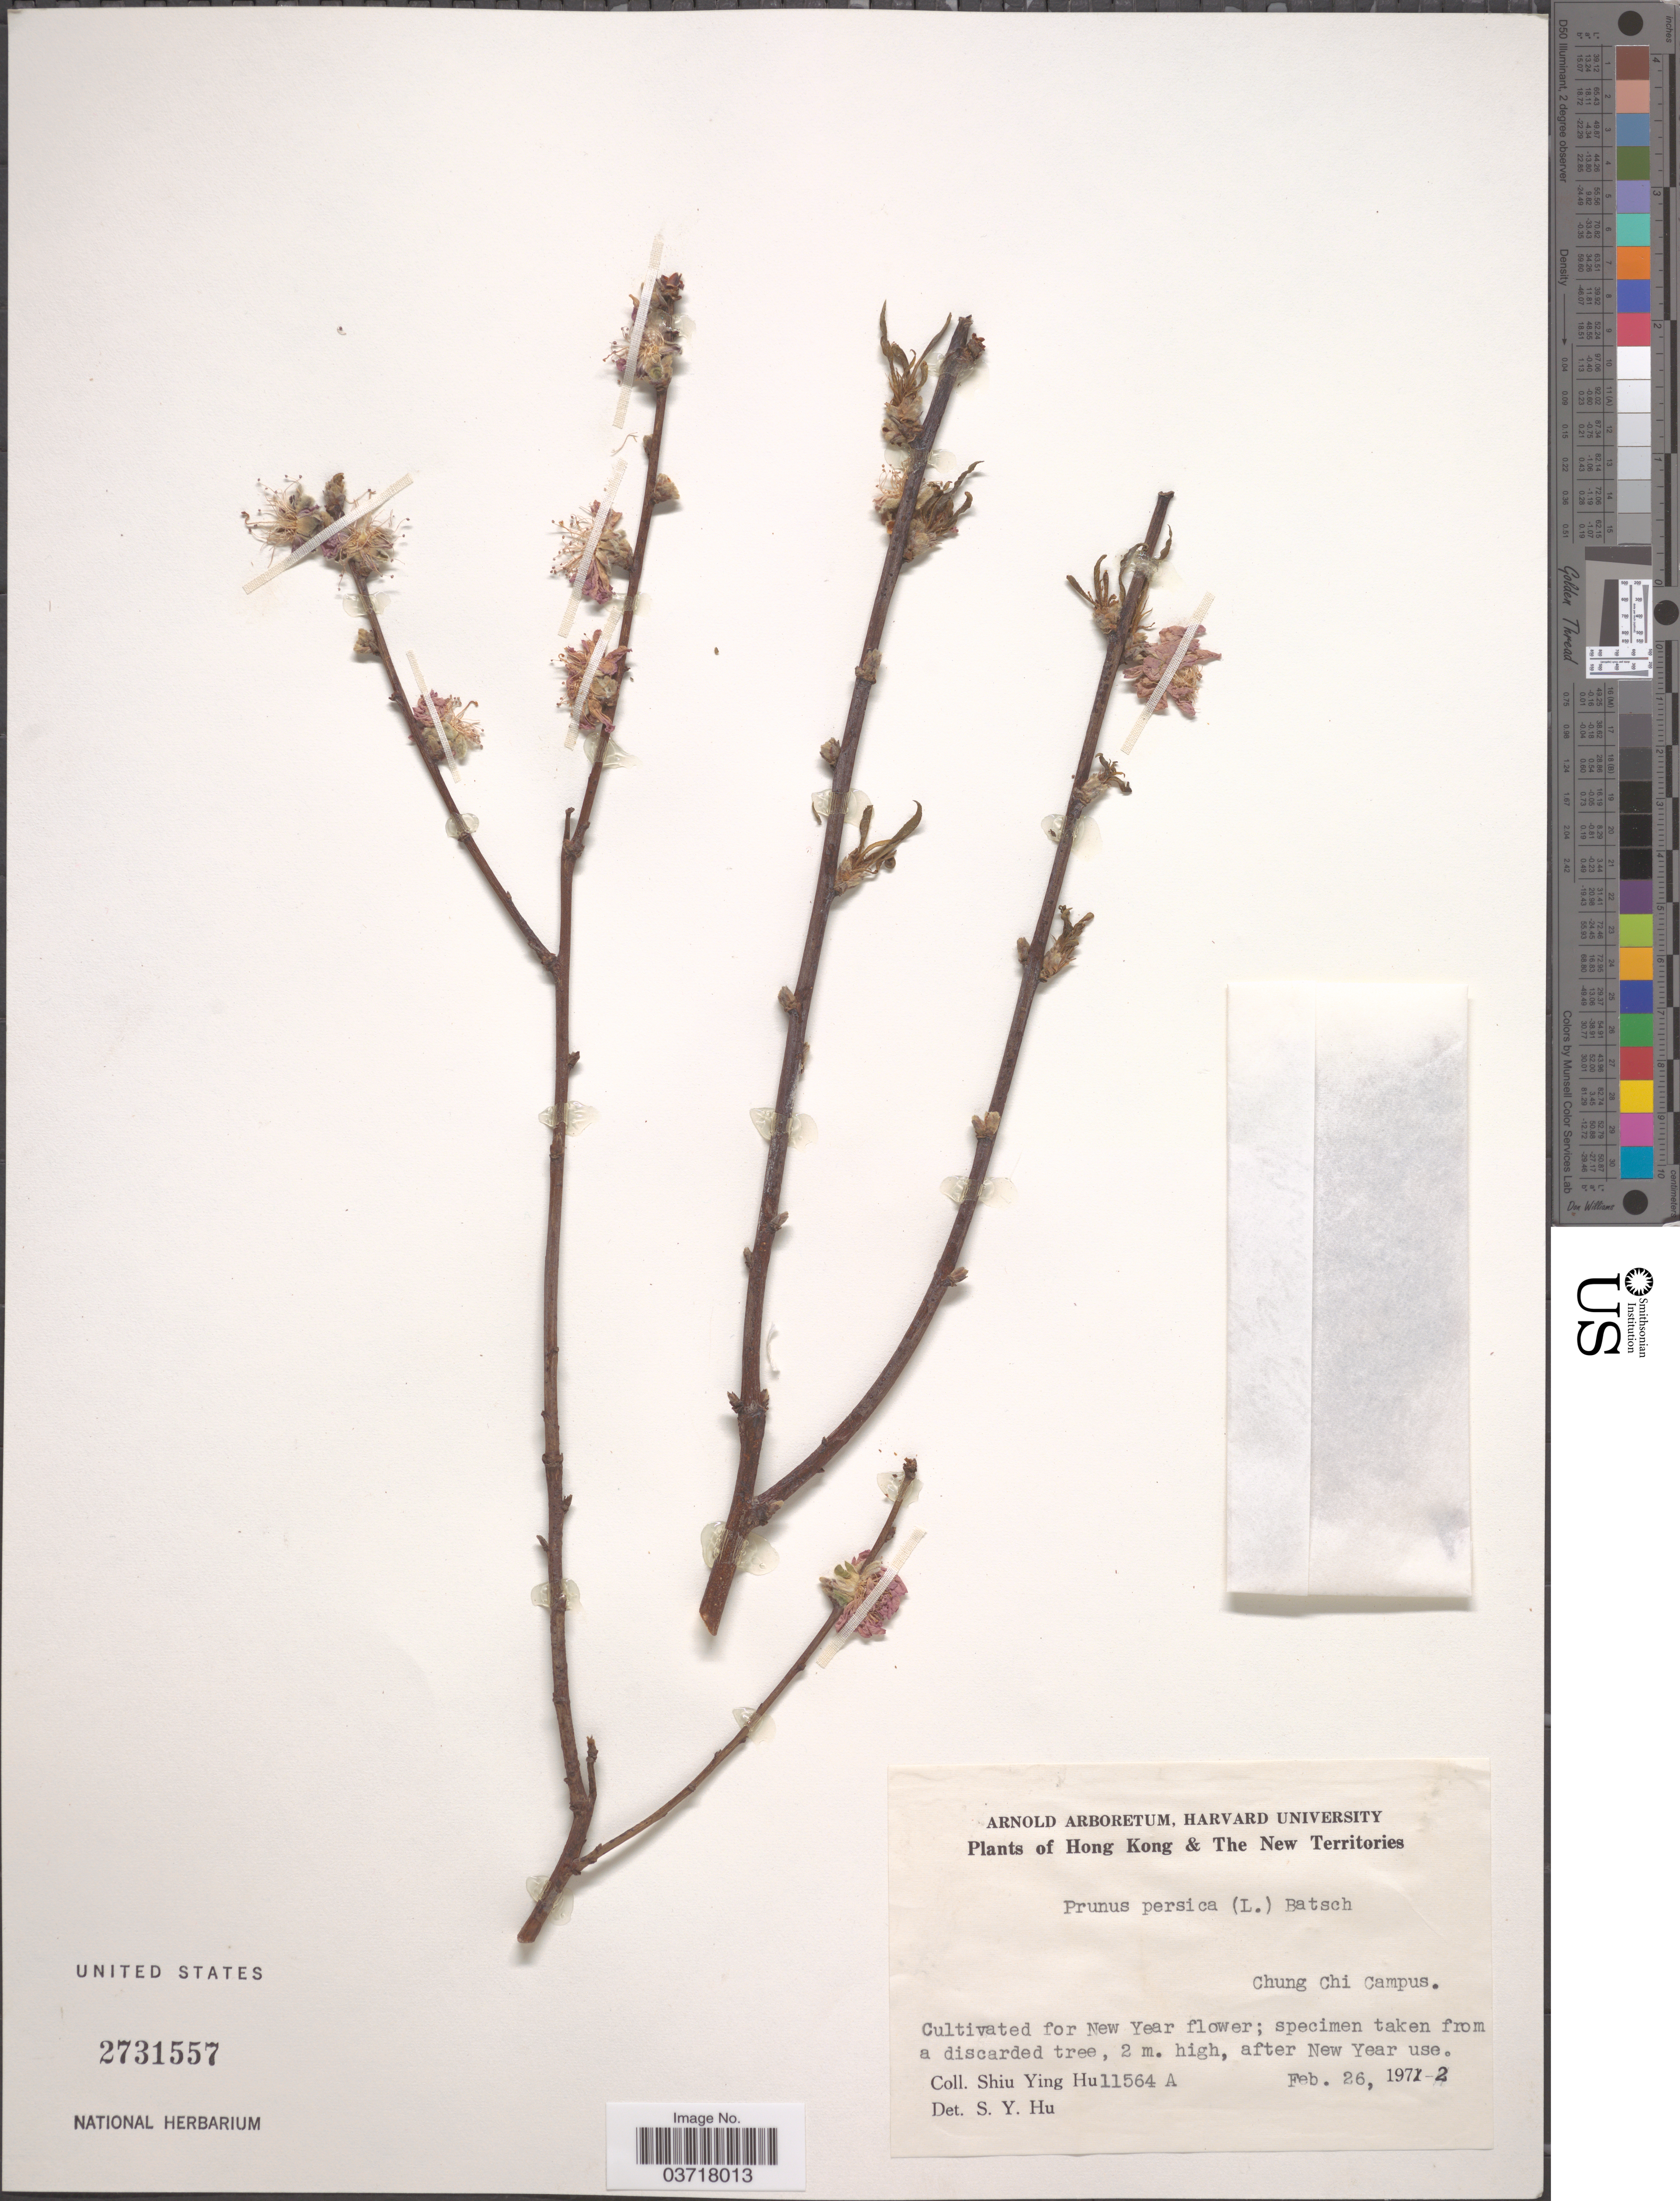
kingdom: Plantae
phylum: Tracheophyta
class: Magnoliopsida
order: Rosales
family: Rosaceae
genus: Prunus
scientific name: Prunus persica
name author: (L.) Batsch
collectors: S. Y. Hu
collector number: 11564A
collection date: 1972-02-26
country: China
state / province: Hong Kong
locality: Hong Kong & The New Territories. Chung Chi Campus.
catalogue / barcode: US 2731557